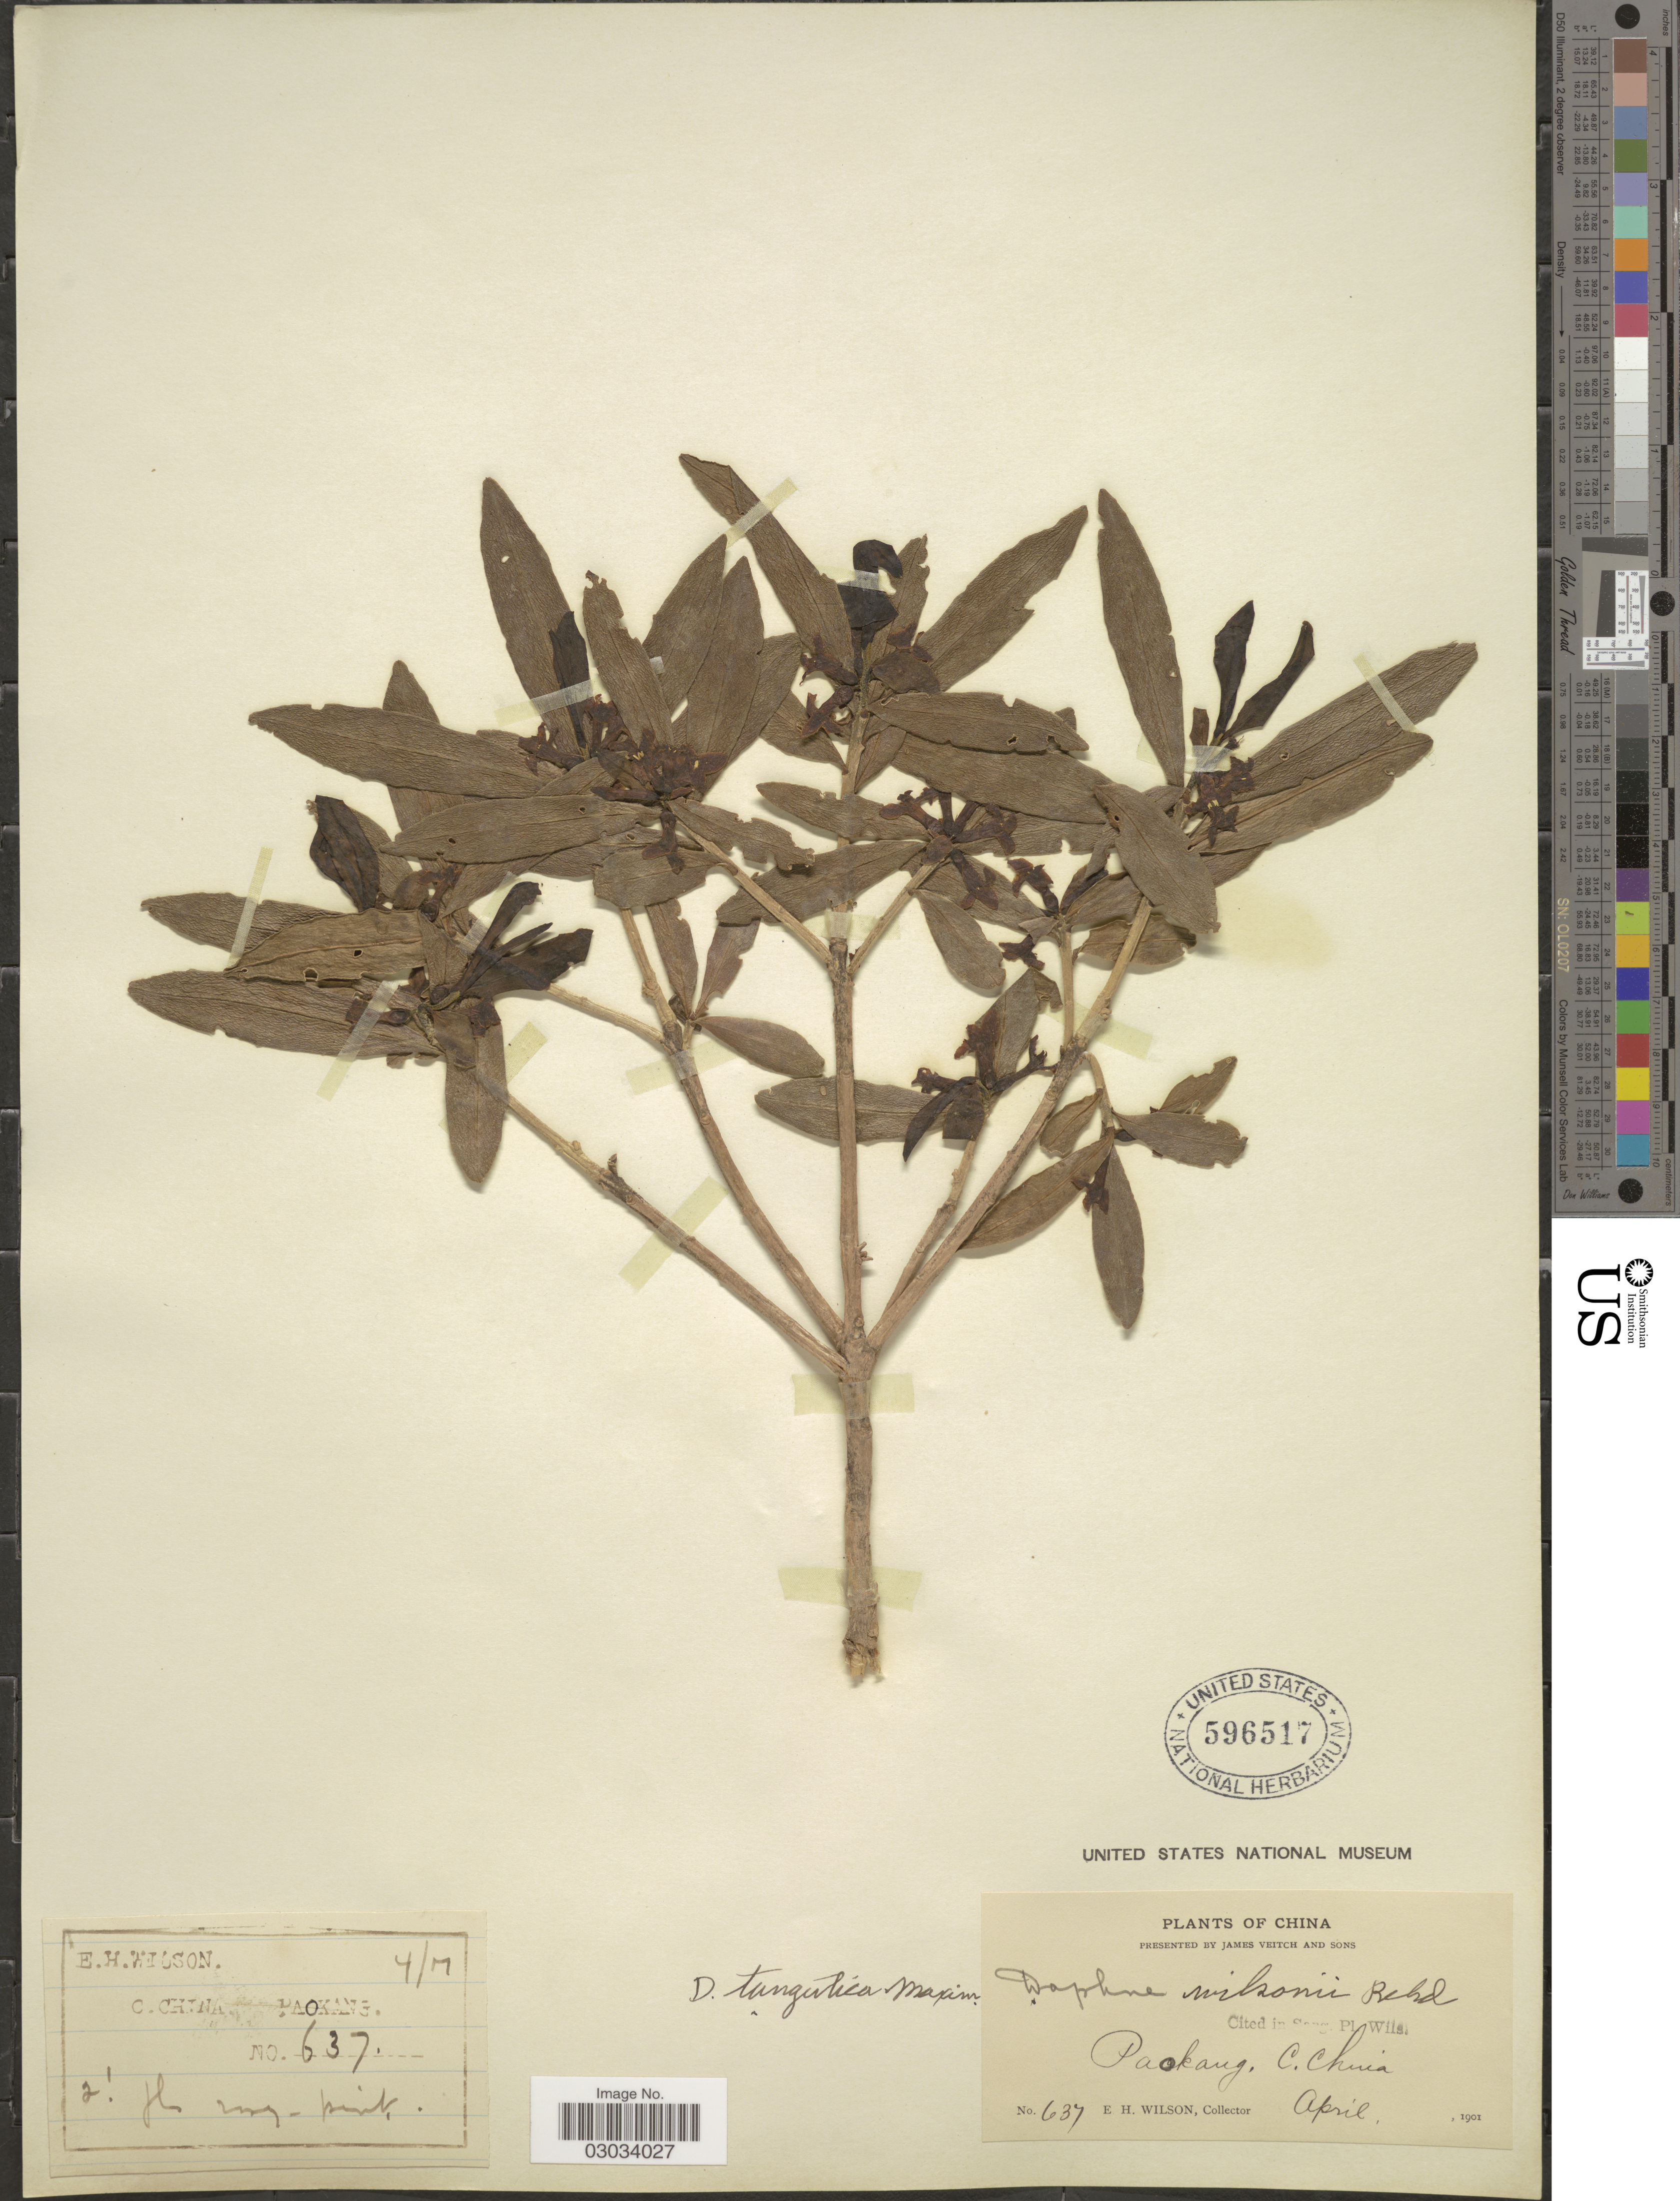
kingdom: Plantae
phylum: Tracheophyta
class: Magnoliopsida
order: Malvales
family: Thymelaeaceae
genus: Daphne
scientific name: Daphne tangutica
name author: Maxim.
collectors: E. Wilson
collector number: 637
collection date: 1901-04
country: China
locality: Paokang, C. China.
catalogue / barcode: US 596517